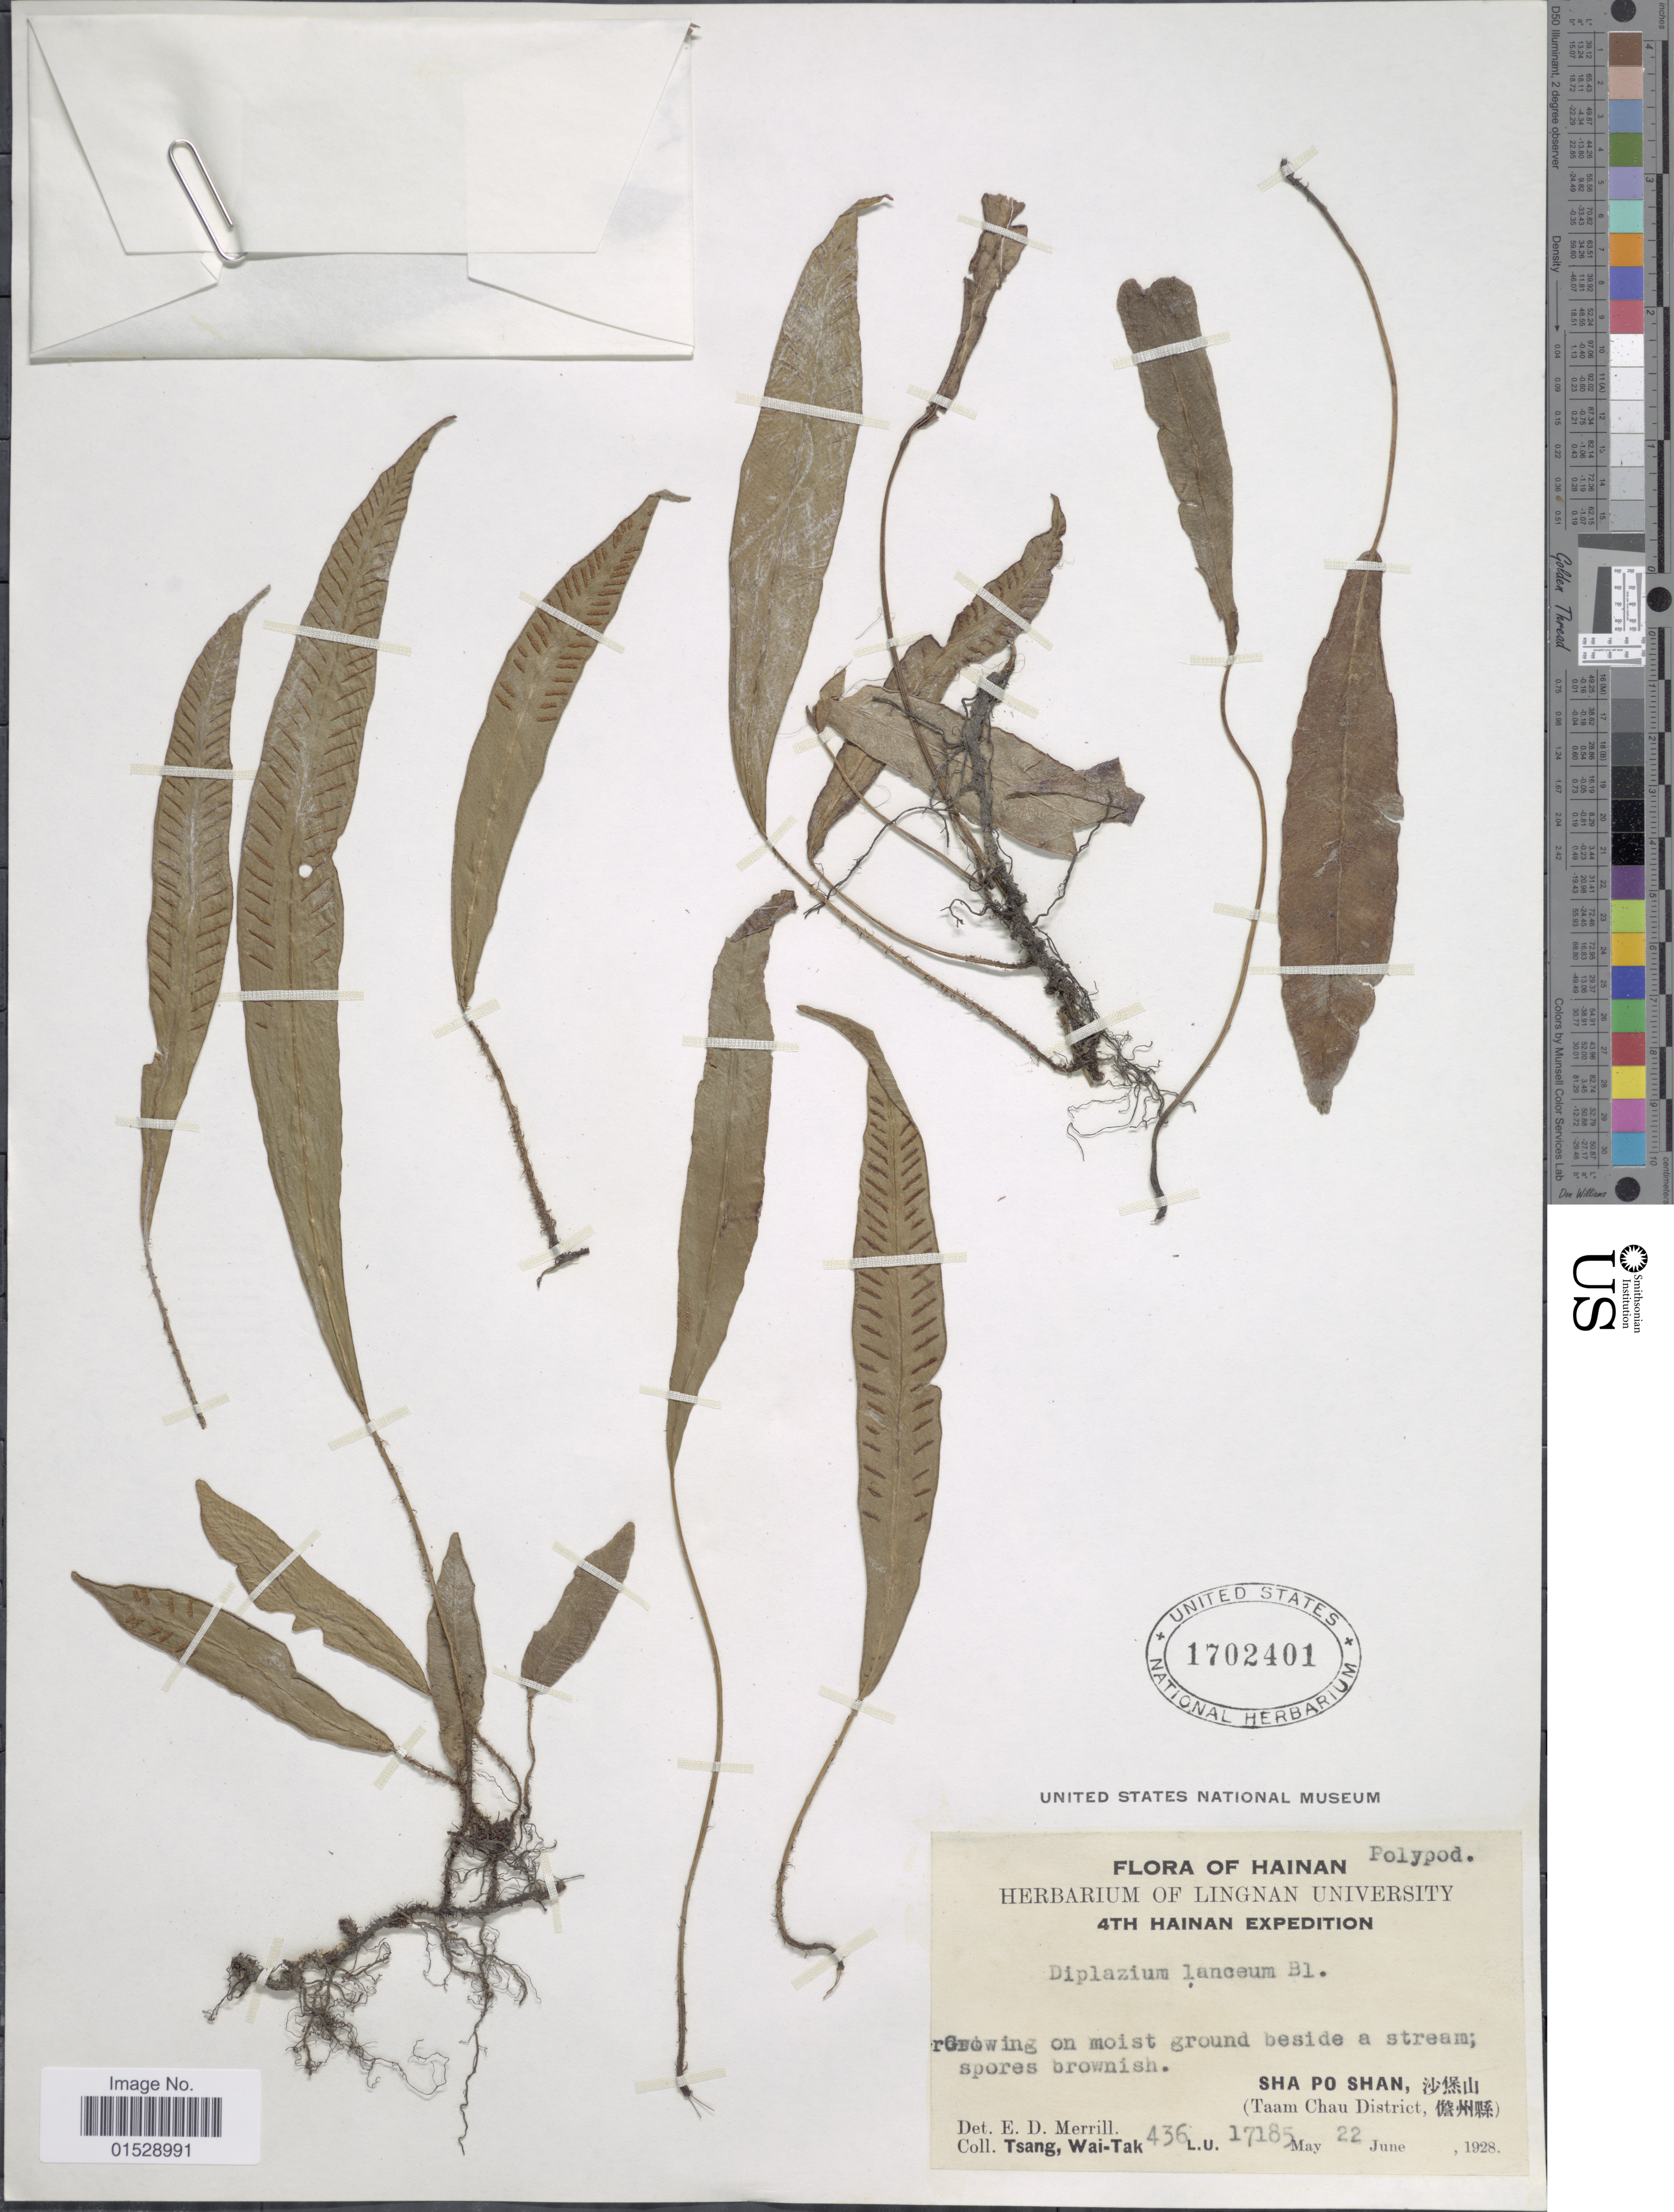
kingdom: Plantae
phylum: Tracheophyta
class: Polypodiopsida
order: Polypodiales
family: Athyriaceae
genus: Deparia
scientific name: Deparia lancea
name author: (Thunb.) Fraser-Jenk.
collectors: W. T. Tsang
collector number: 436/ 17185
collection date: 1928-06-22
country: China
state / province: Hainan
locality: Hainan, Sha Po Shan, (Taam Chau District)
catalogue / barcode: US 1702401